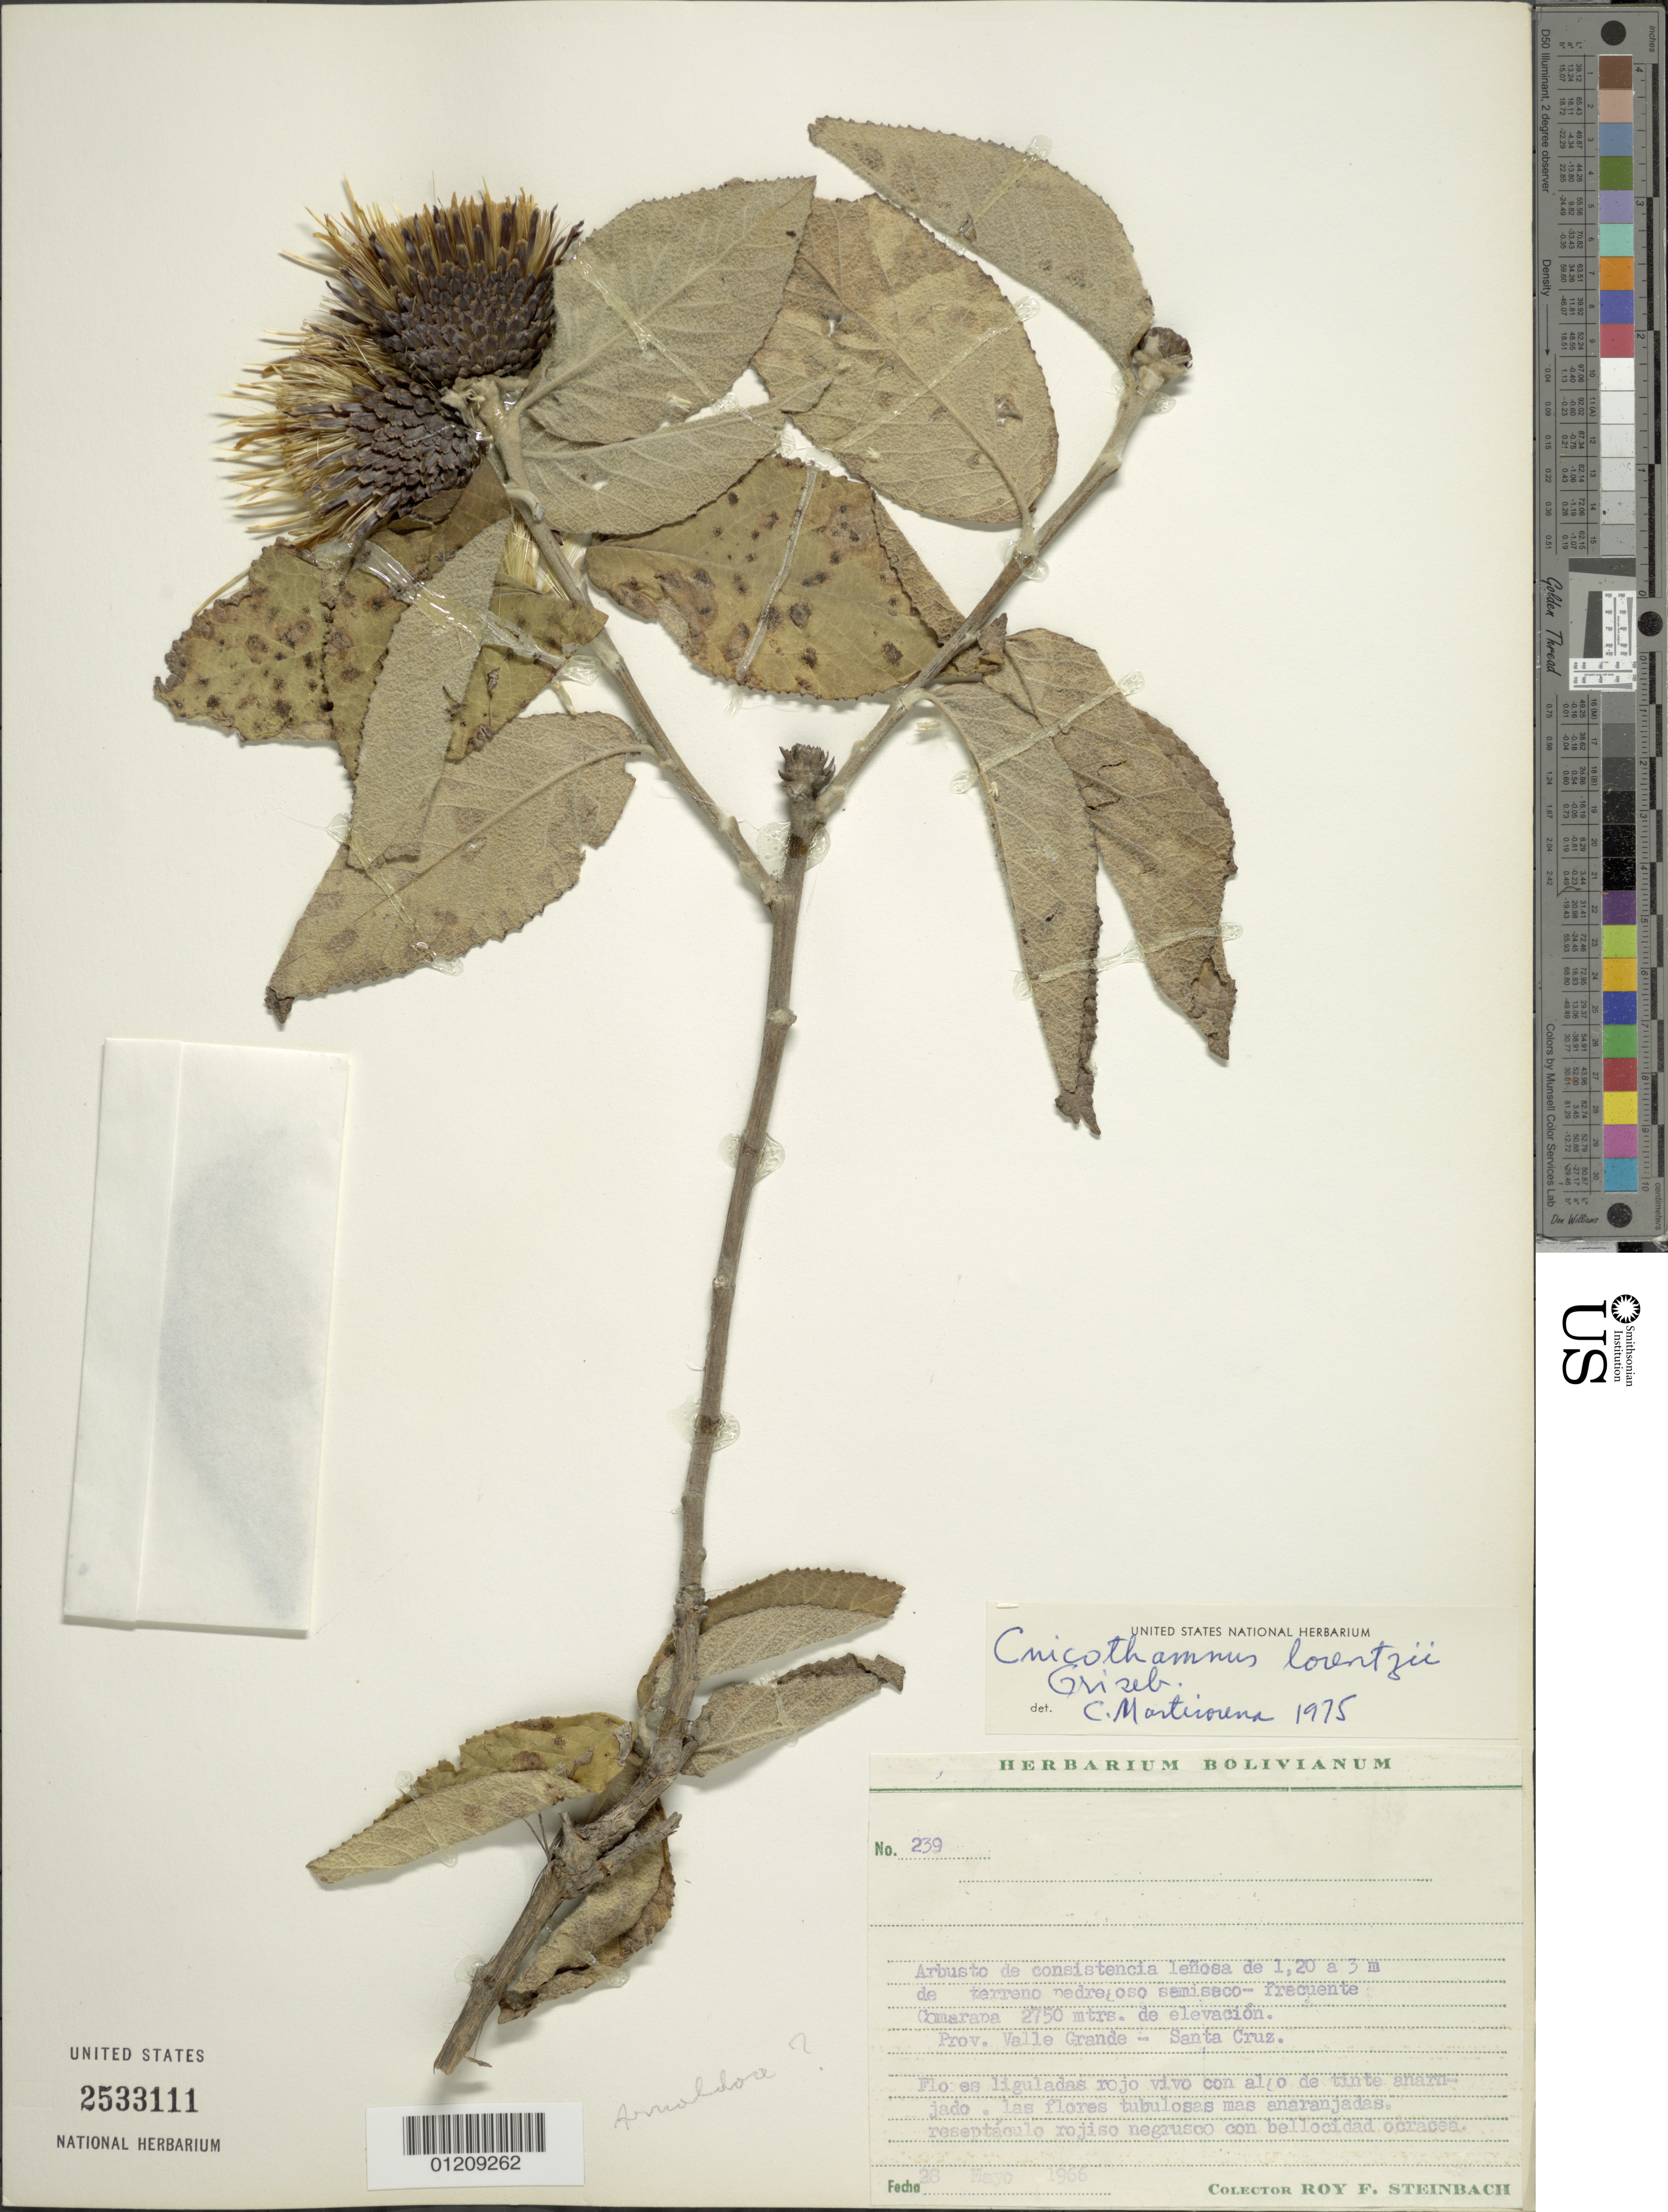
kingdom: Plantae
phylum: Tracheophyta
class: Magnoliopsida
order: Asterales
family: Asteraceae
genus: Cnicothamnus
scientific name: Cnicothamnus lorentzii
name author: Griseb.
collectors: R. F. Steinbach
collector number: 239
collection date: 1966-05-28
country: Bolivia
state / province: Santa Cruz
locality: Prov. Valle Grende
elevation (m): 2750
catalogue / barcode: US 2533111